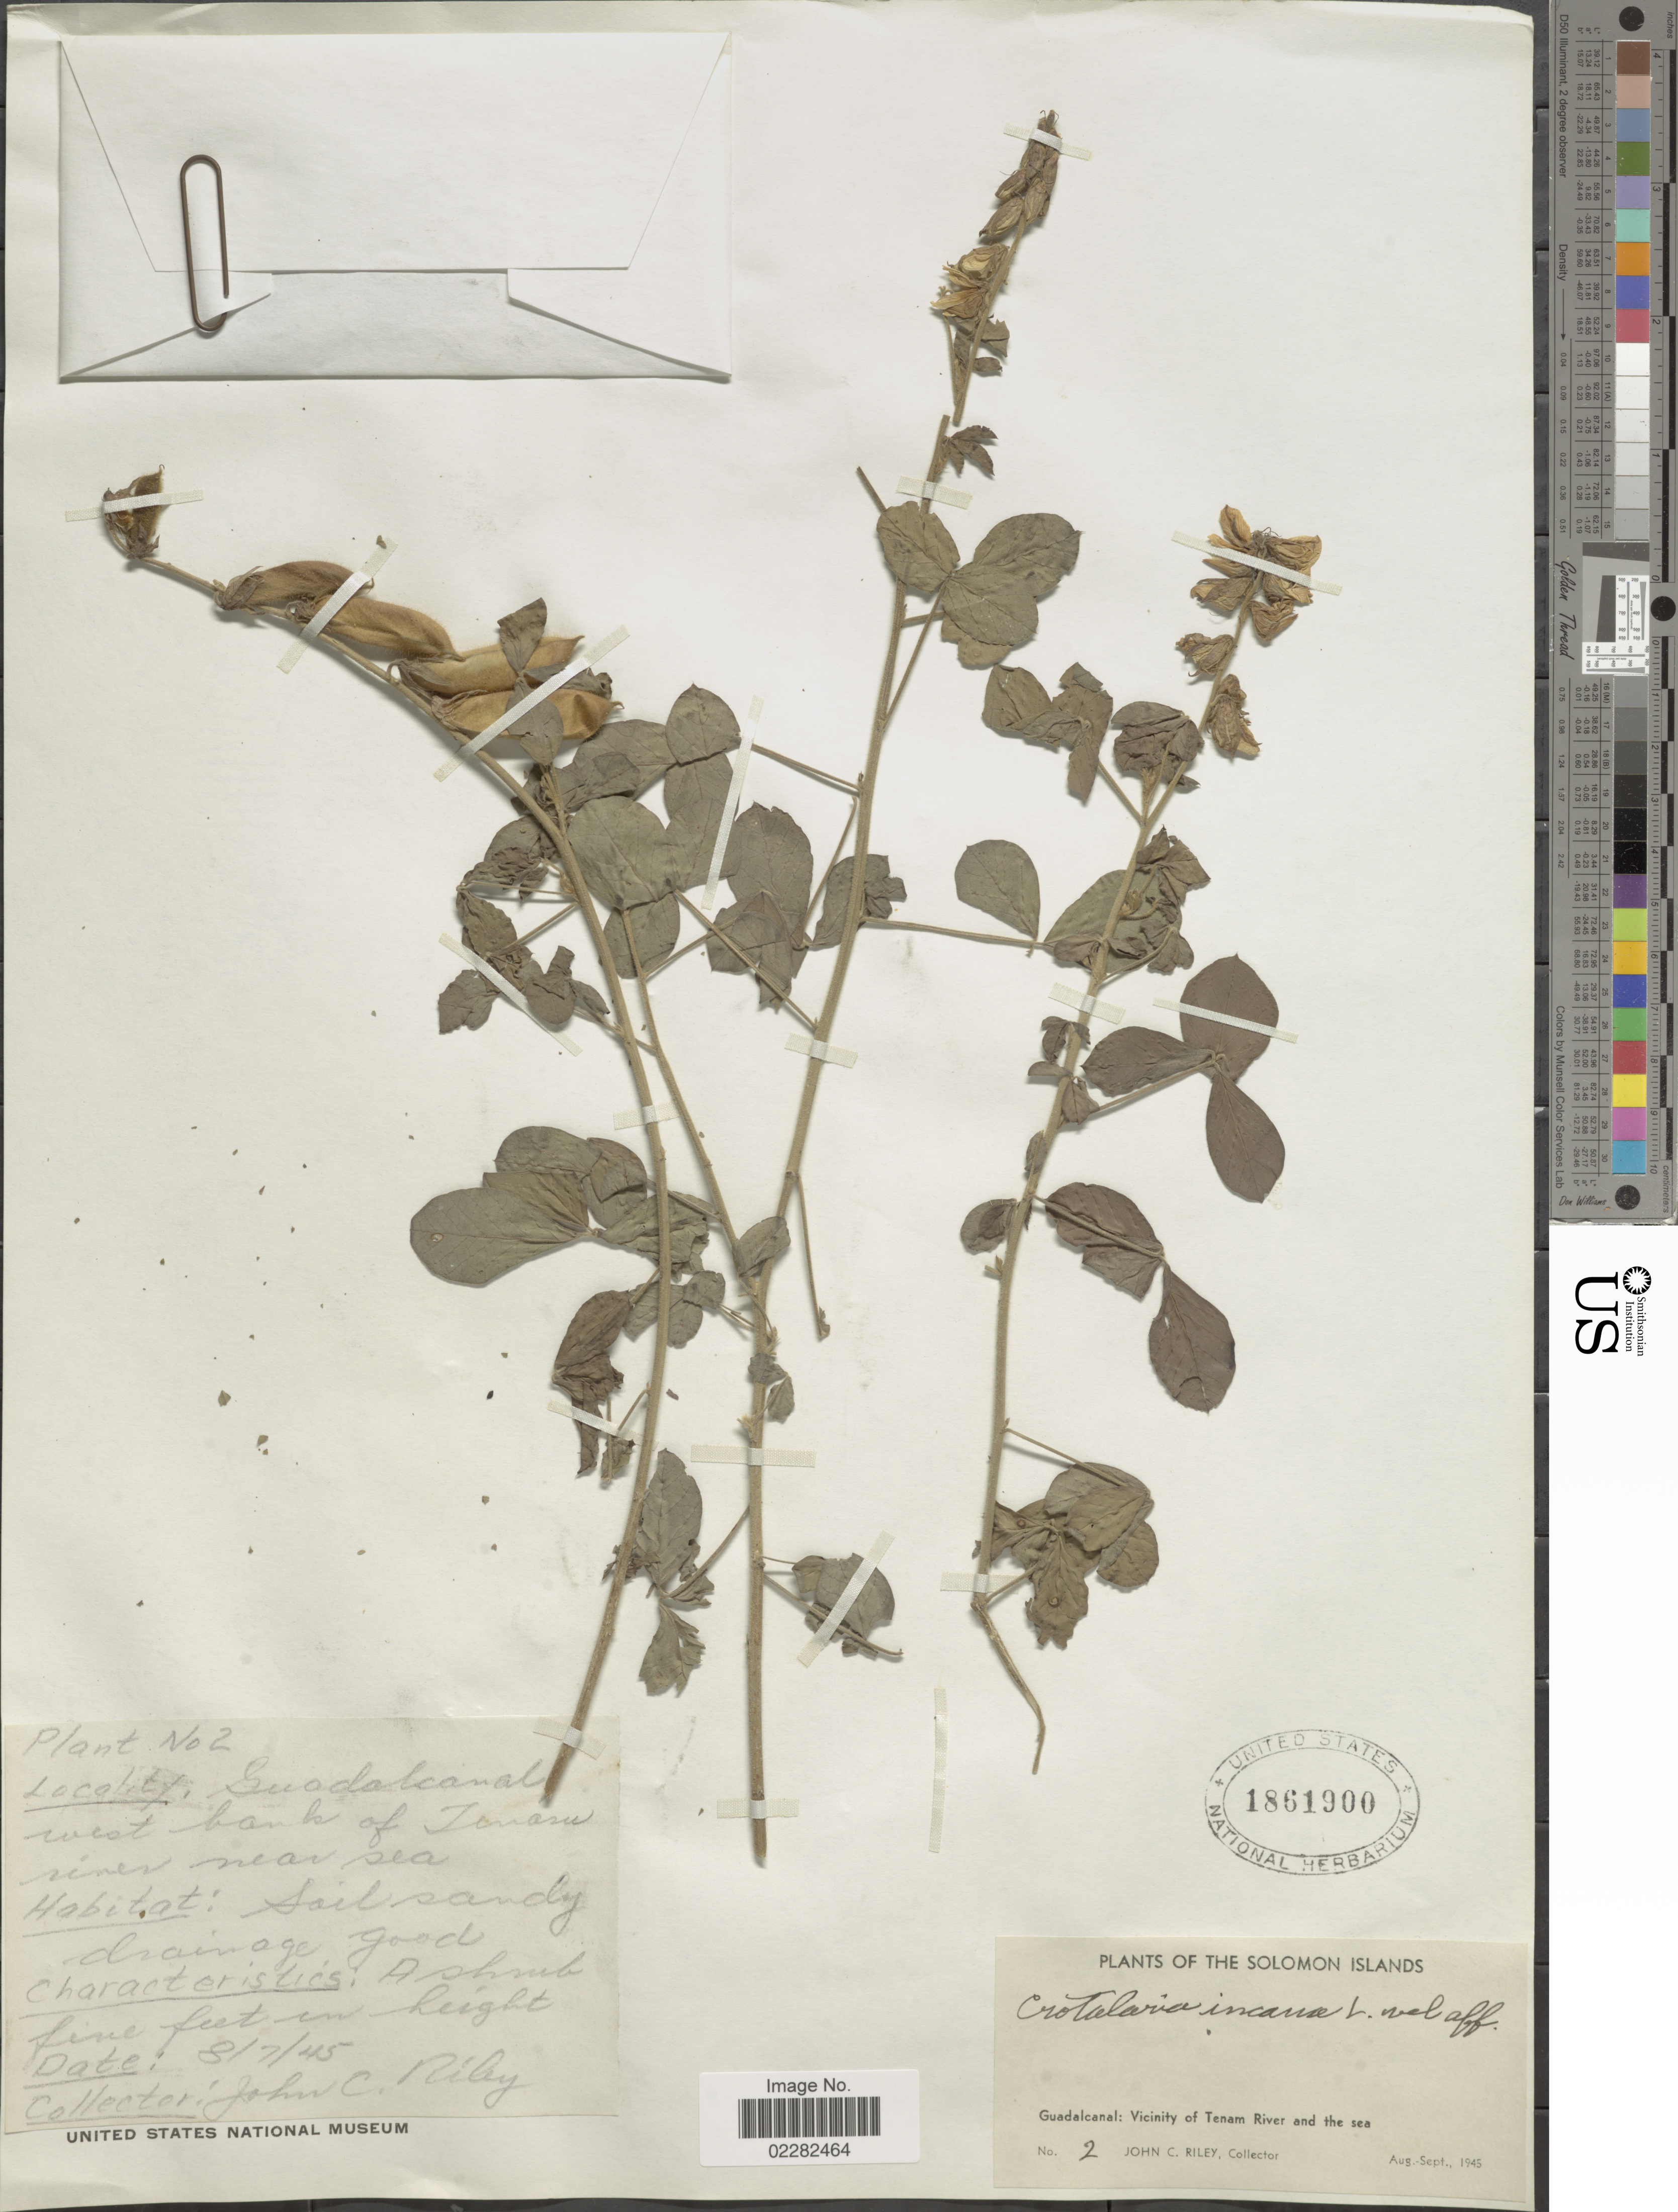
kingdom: Plantae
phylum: Tracheophyta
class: Magnoliopsida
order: Fabales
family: Fabaceae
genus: Crotalaria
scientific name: Crotalaria incana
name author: L.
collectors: J. C. Riley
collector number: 2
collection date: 1945-08-07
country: Solomon Islands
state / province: Solomon Islands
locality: Vicinity of Tenam River and the sea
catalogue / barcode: US 1861900